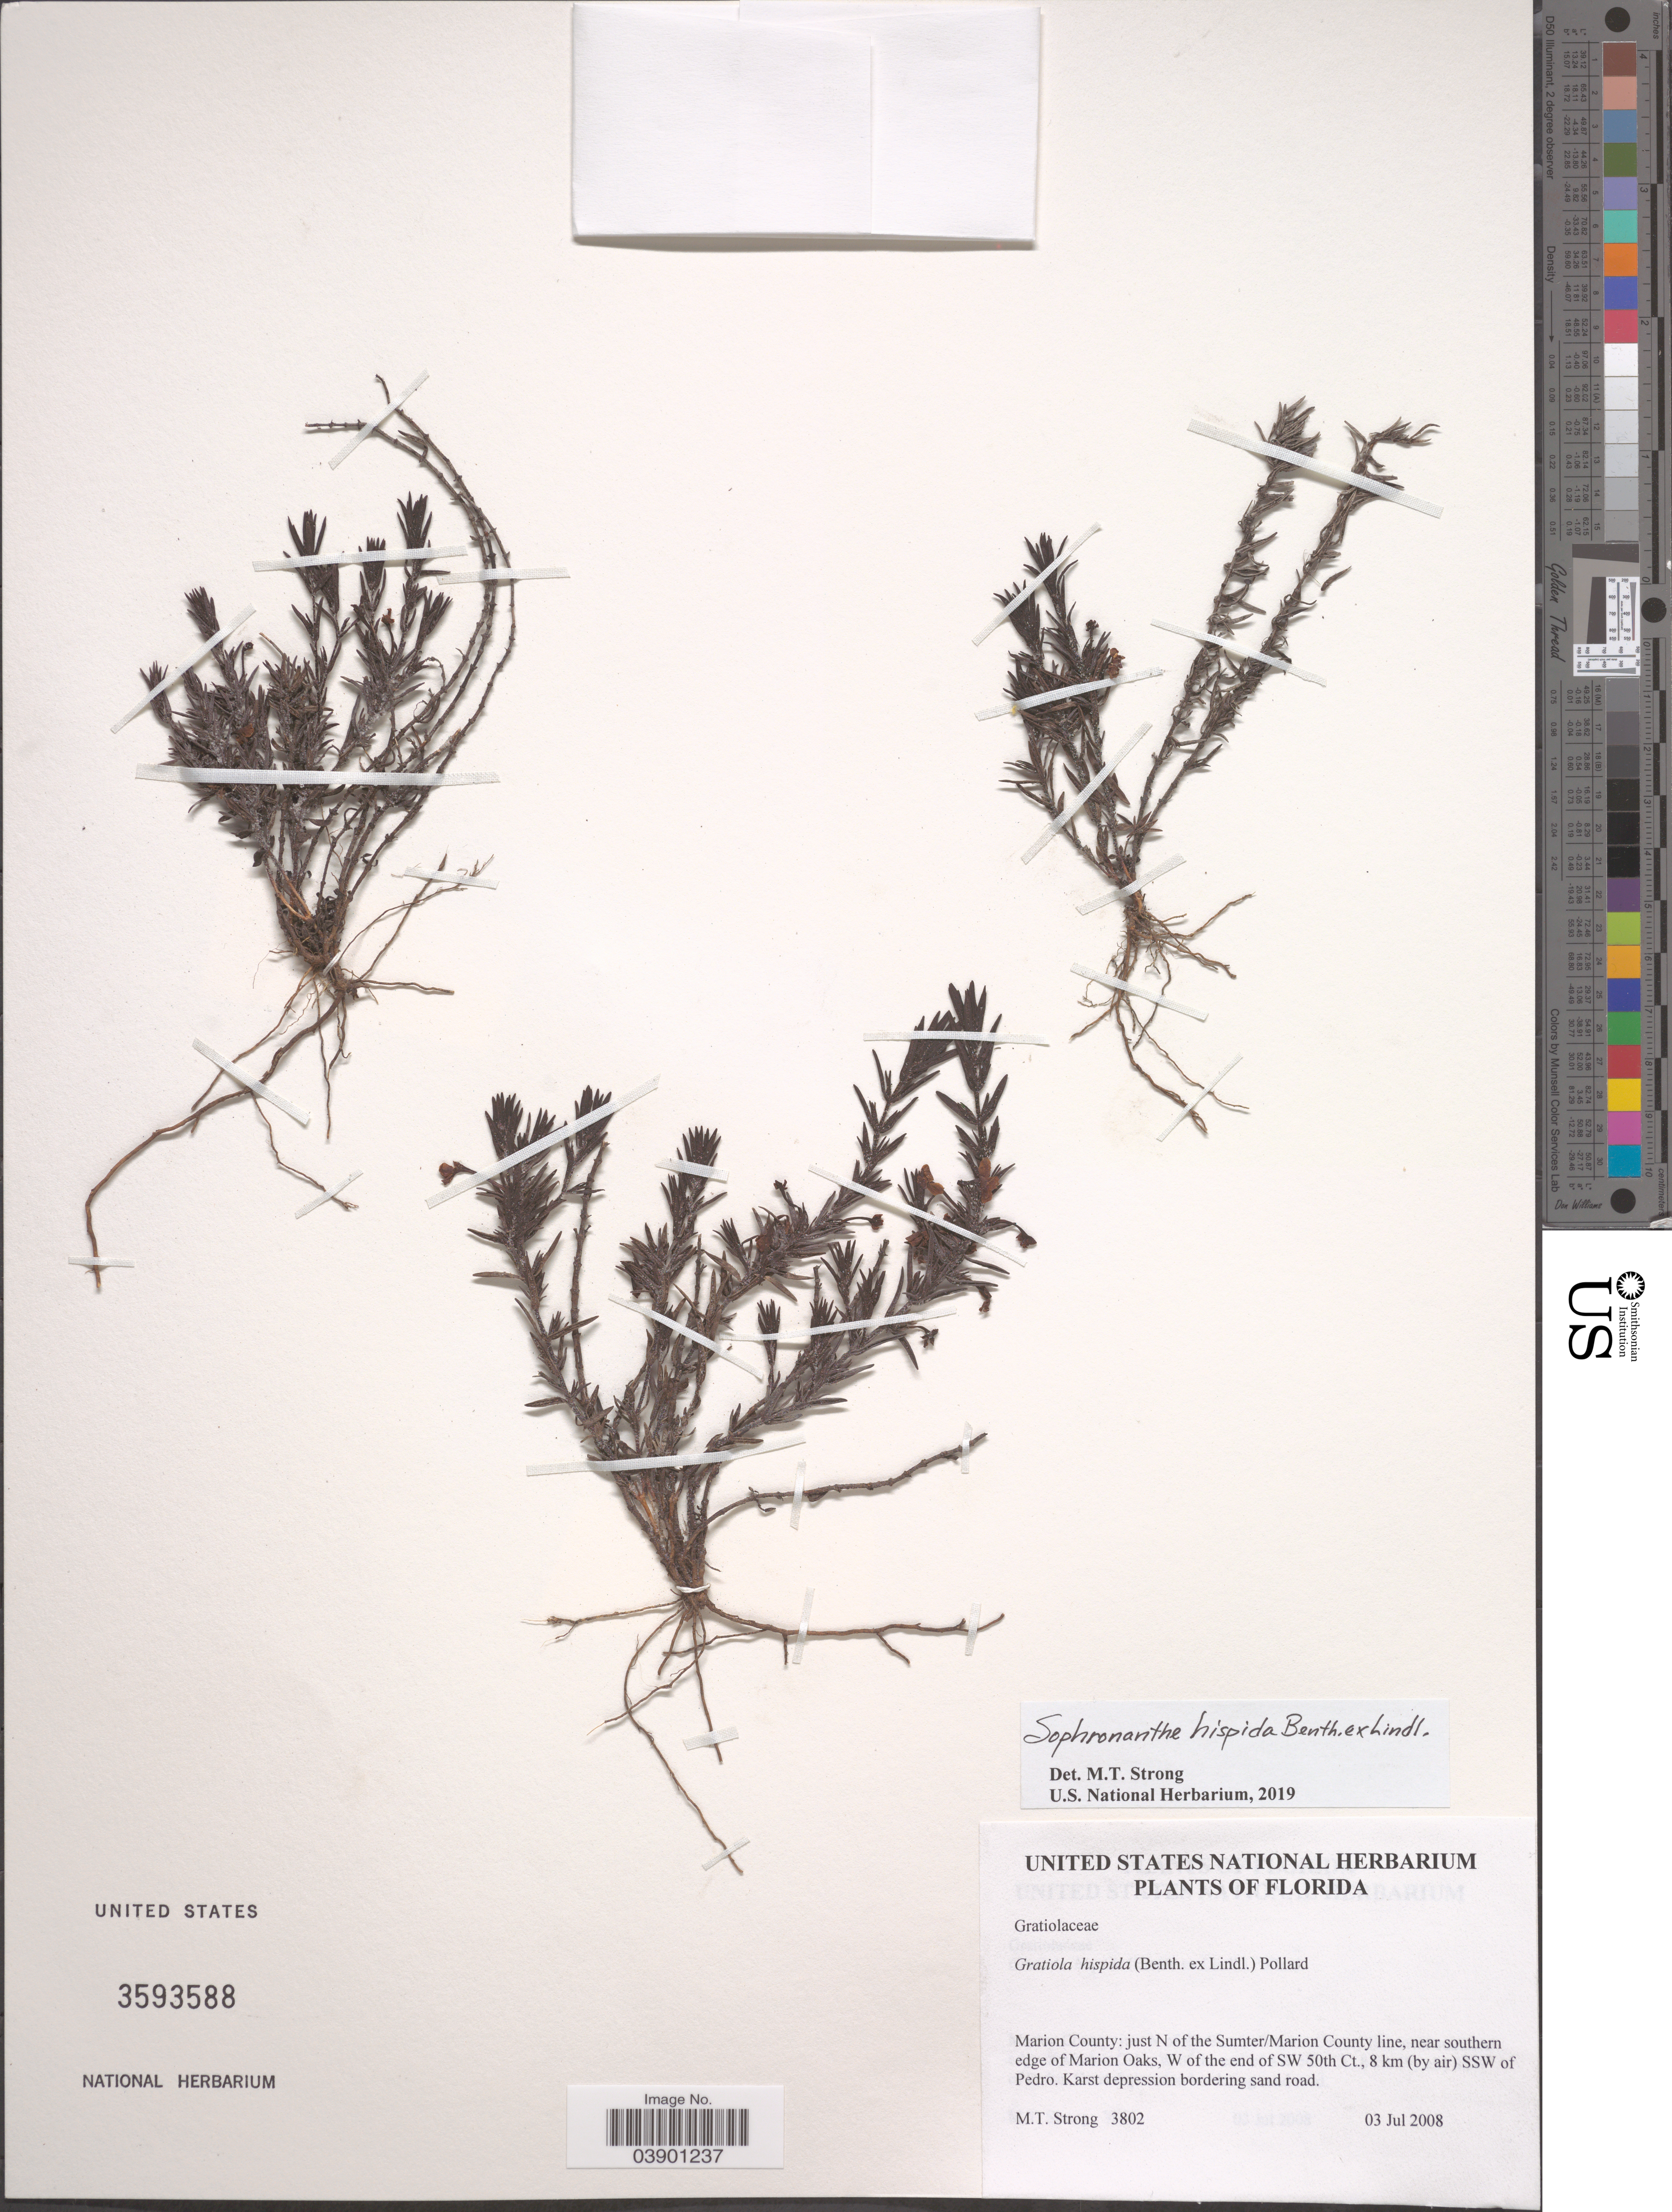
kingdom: Plantae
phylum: Tracheophyta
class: Magnoliopsida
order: Lamiales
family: Plantaginaceae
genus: Sophronanthe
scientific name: Sophronanthe hispida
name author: Benth. ex Lindl.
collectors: M. T. Strong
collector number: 3802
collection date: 2008-07-03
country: United States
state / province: Florida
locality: Marion County: just N of the Sumter/Marion County line, near southern edge of Marion Oaks, W of the end of SW 50th Ct., 8 km (by air) SSW of Pedro.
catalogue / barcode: US 3593588